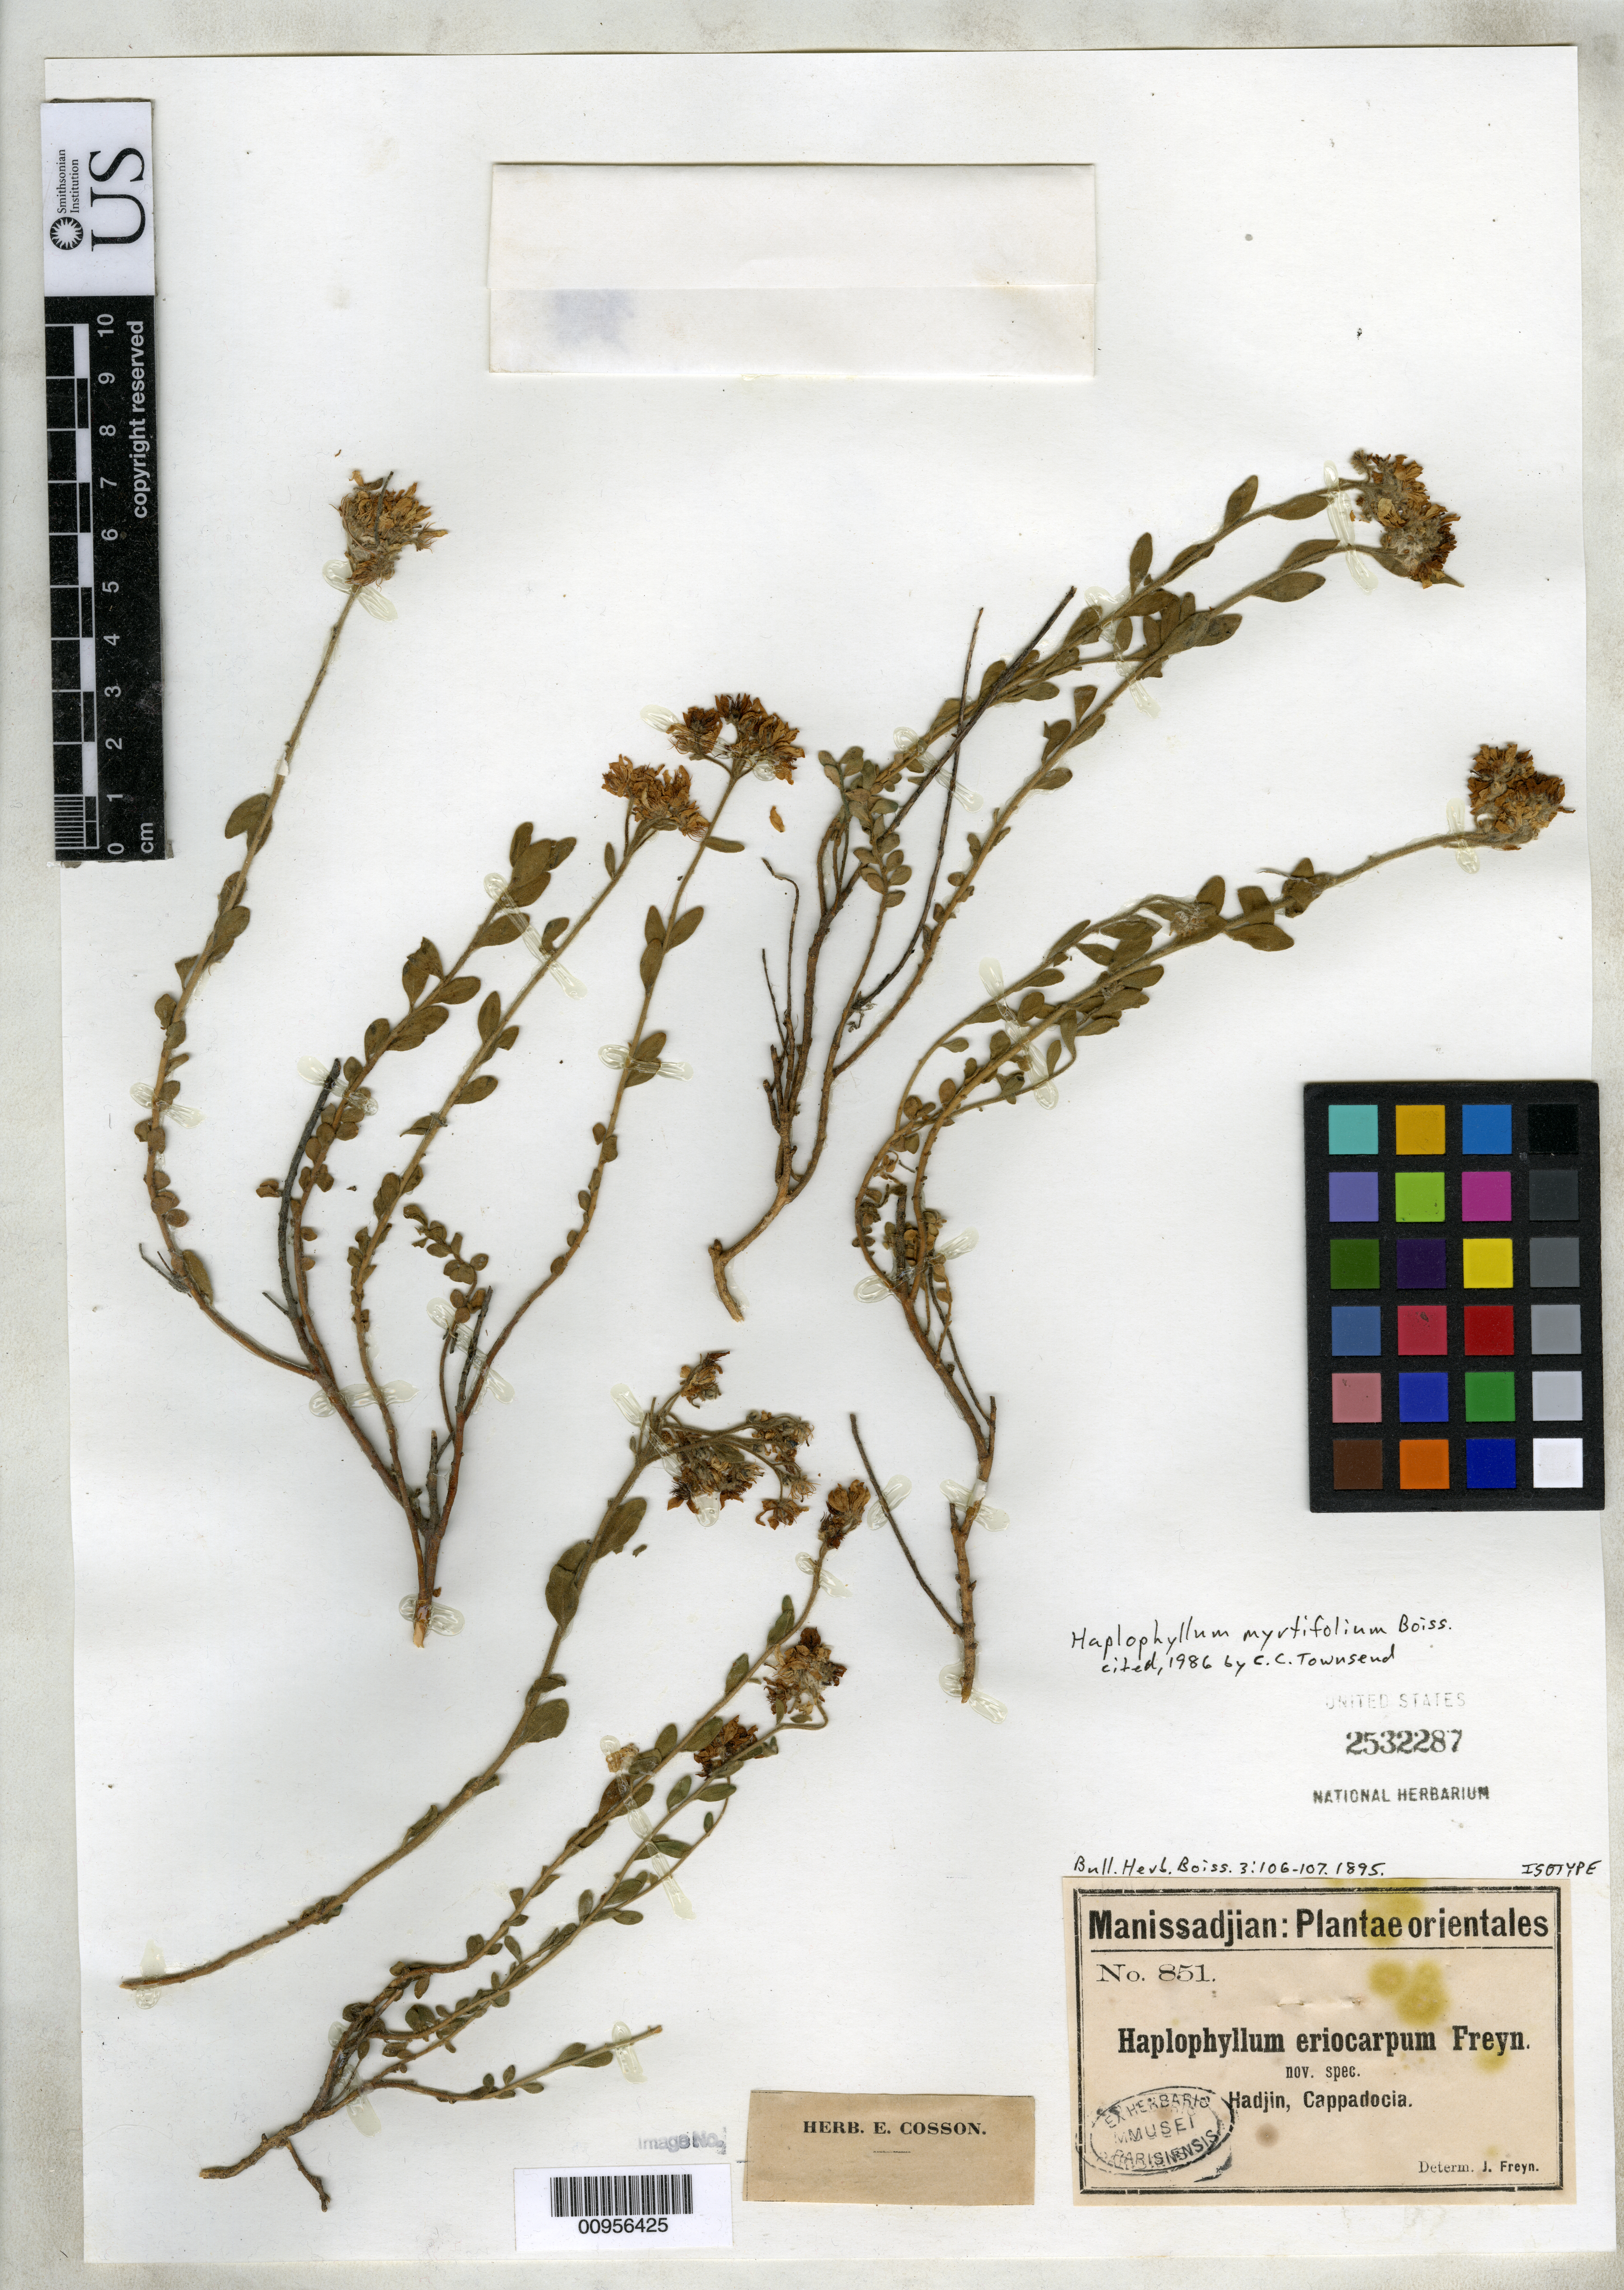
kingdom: Plantae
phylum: Tracheophyta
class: Magnoliopsida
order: Sapindales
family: Rutaceae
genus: Haplophyllum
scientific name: Haplophyllum eriocarpum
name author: Freyn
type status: Isotype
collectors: A. Manissadjian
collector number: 851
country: Turkey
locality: Hadjin, Cappadocia.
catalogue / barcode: US 2532287